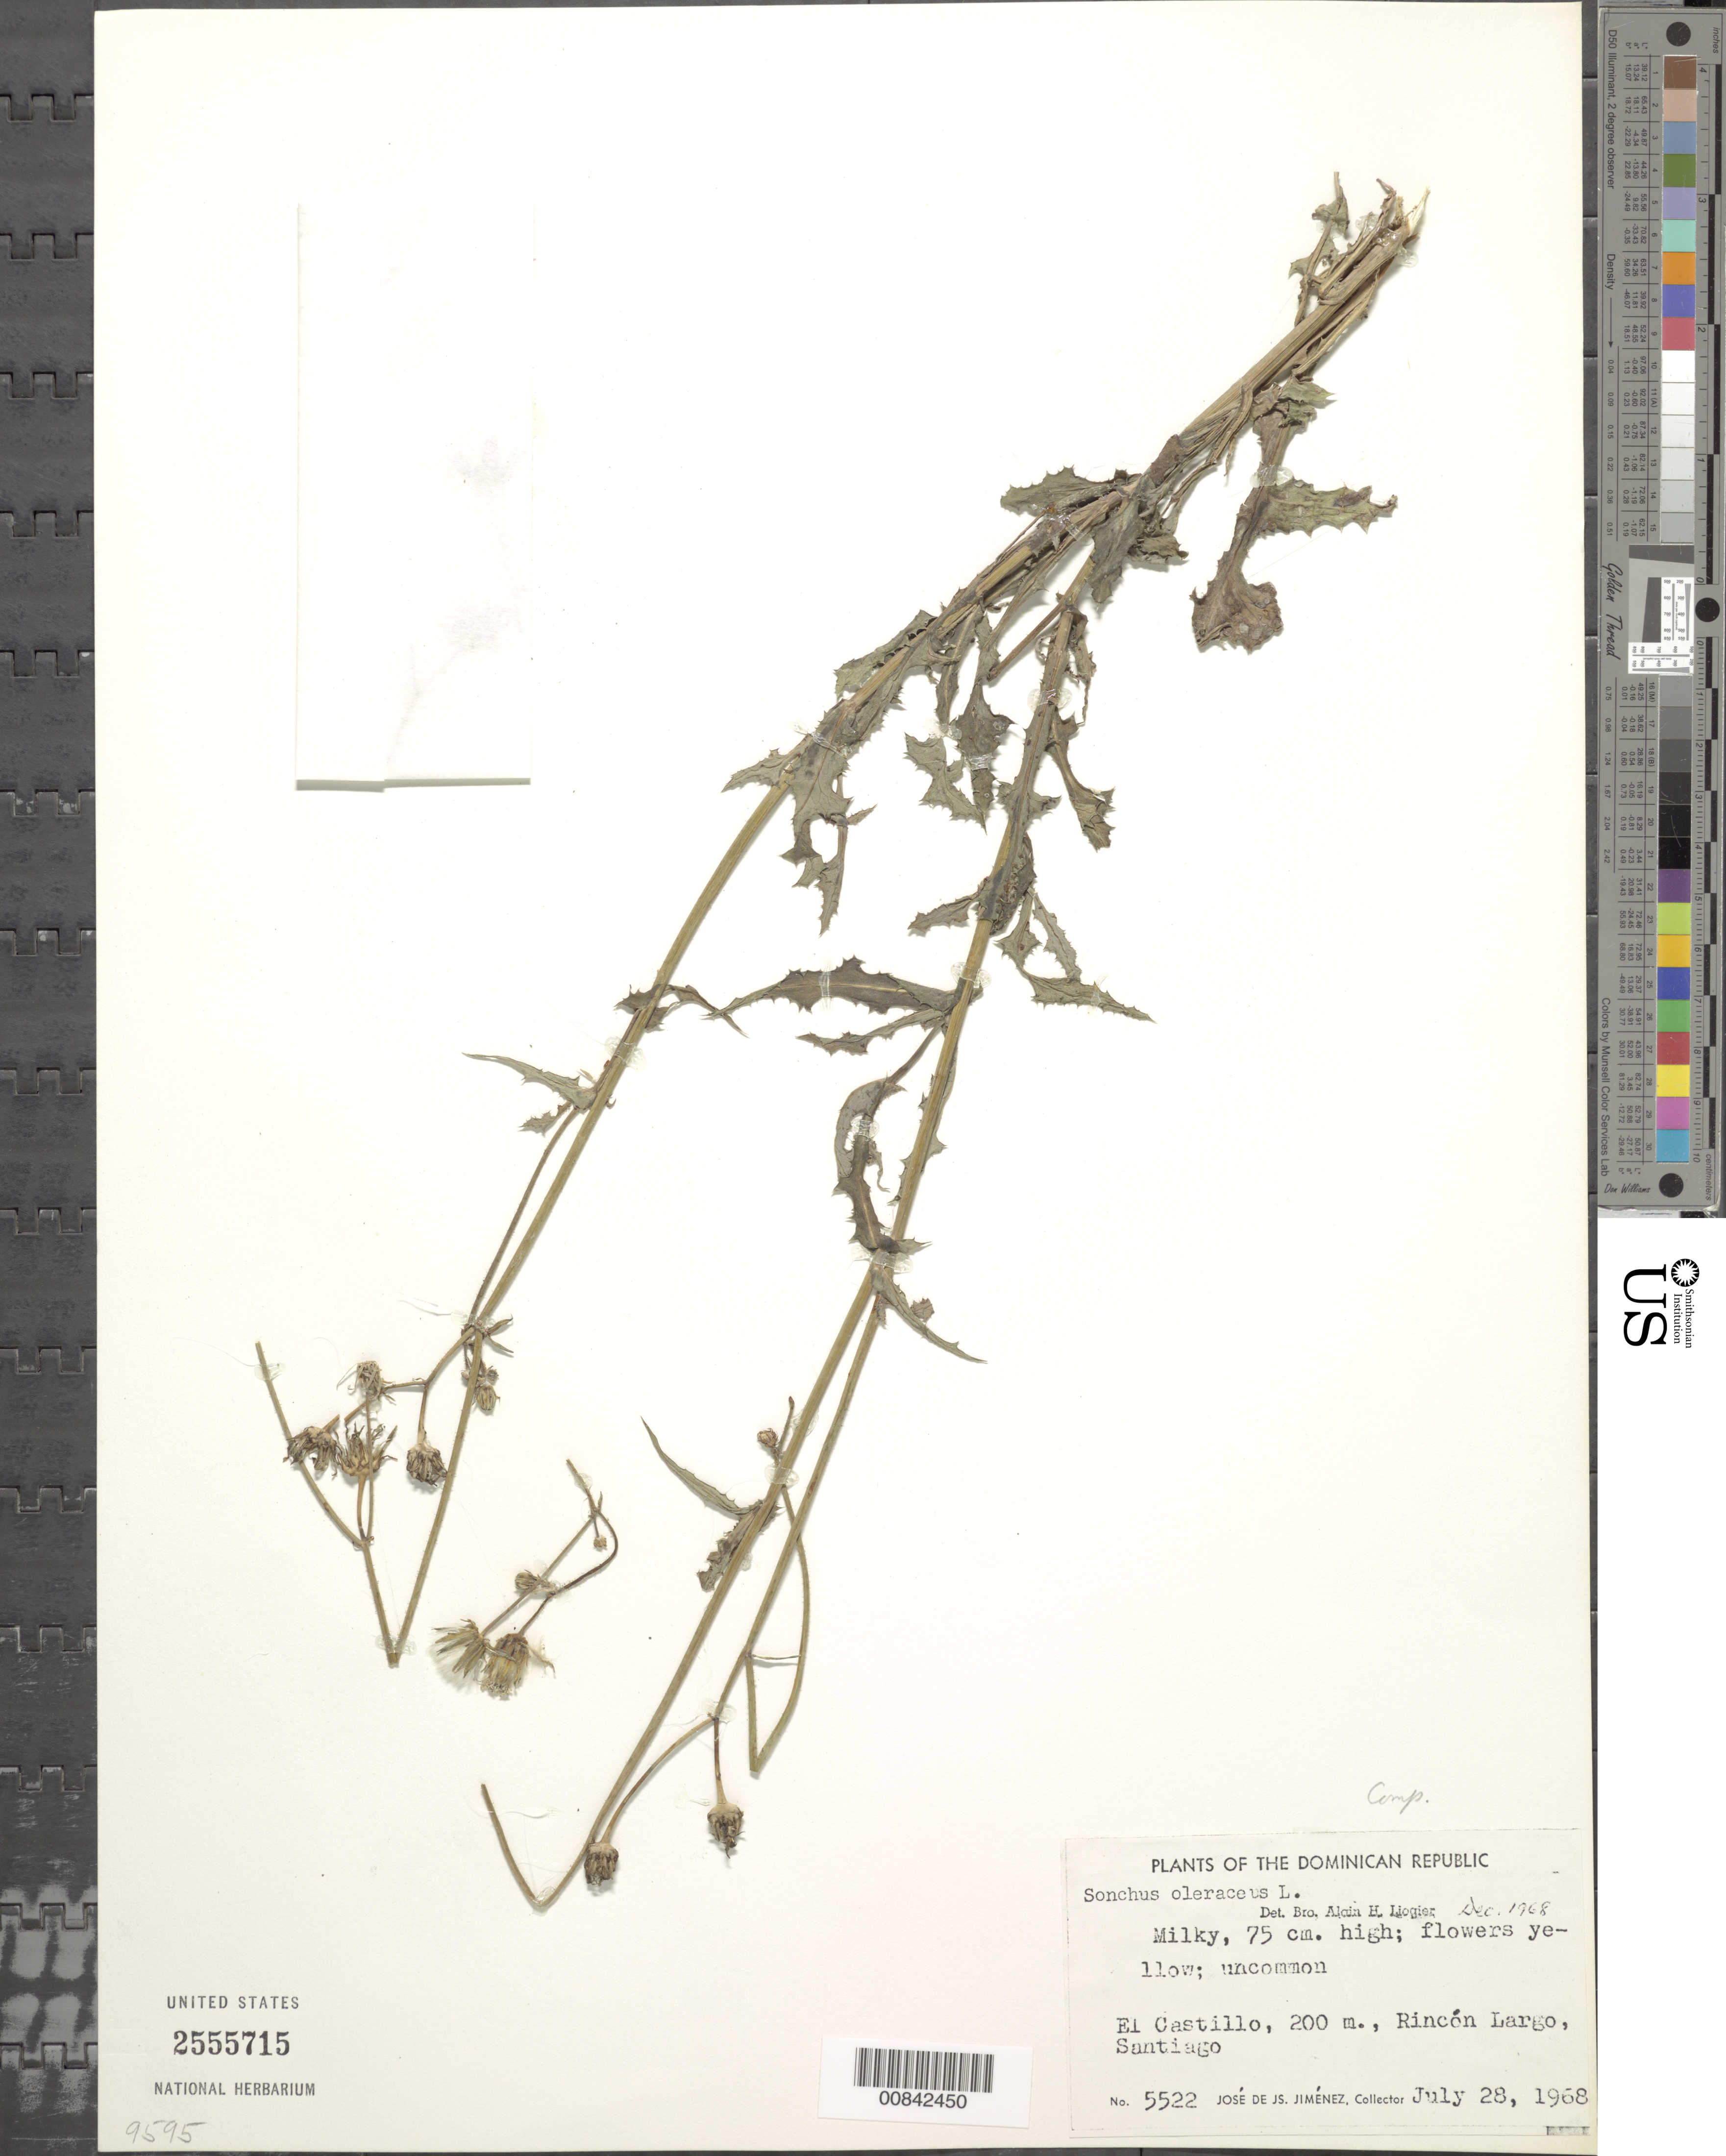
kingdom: Plantae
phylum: Tracheophyta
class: Magnoliopsida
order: Asterales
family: Asteraceae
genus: Sonchus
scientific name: Sonchus oleraceus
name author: L.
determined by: Liogier, Alain H.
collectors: J. J. Jiménez Almonte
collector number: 5522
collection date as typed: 28 Jul 1968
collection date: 1968-07-28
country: Dominican Republic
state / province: Santiago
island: Hispaniola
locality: El Castillo, Rincón Largo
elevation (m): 200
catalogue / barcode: US 2555715